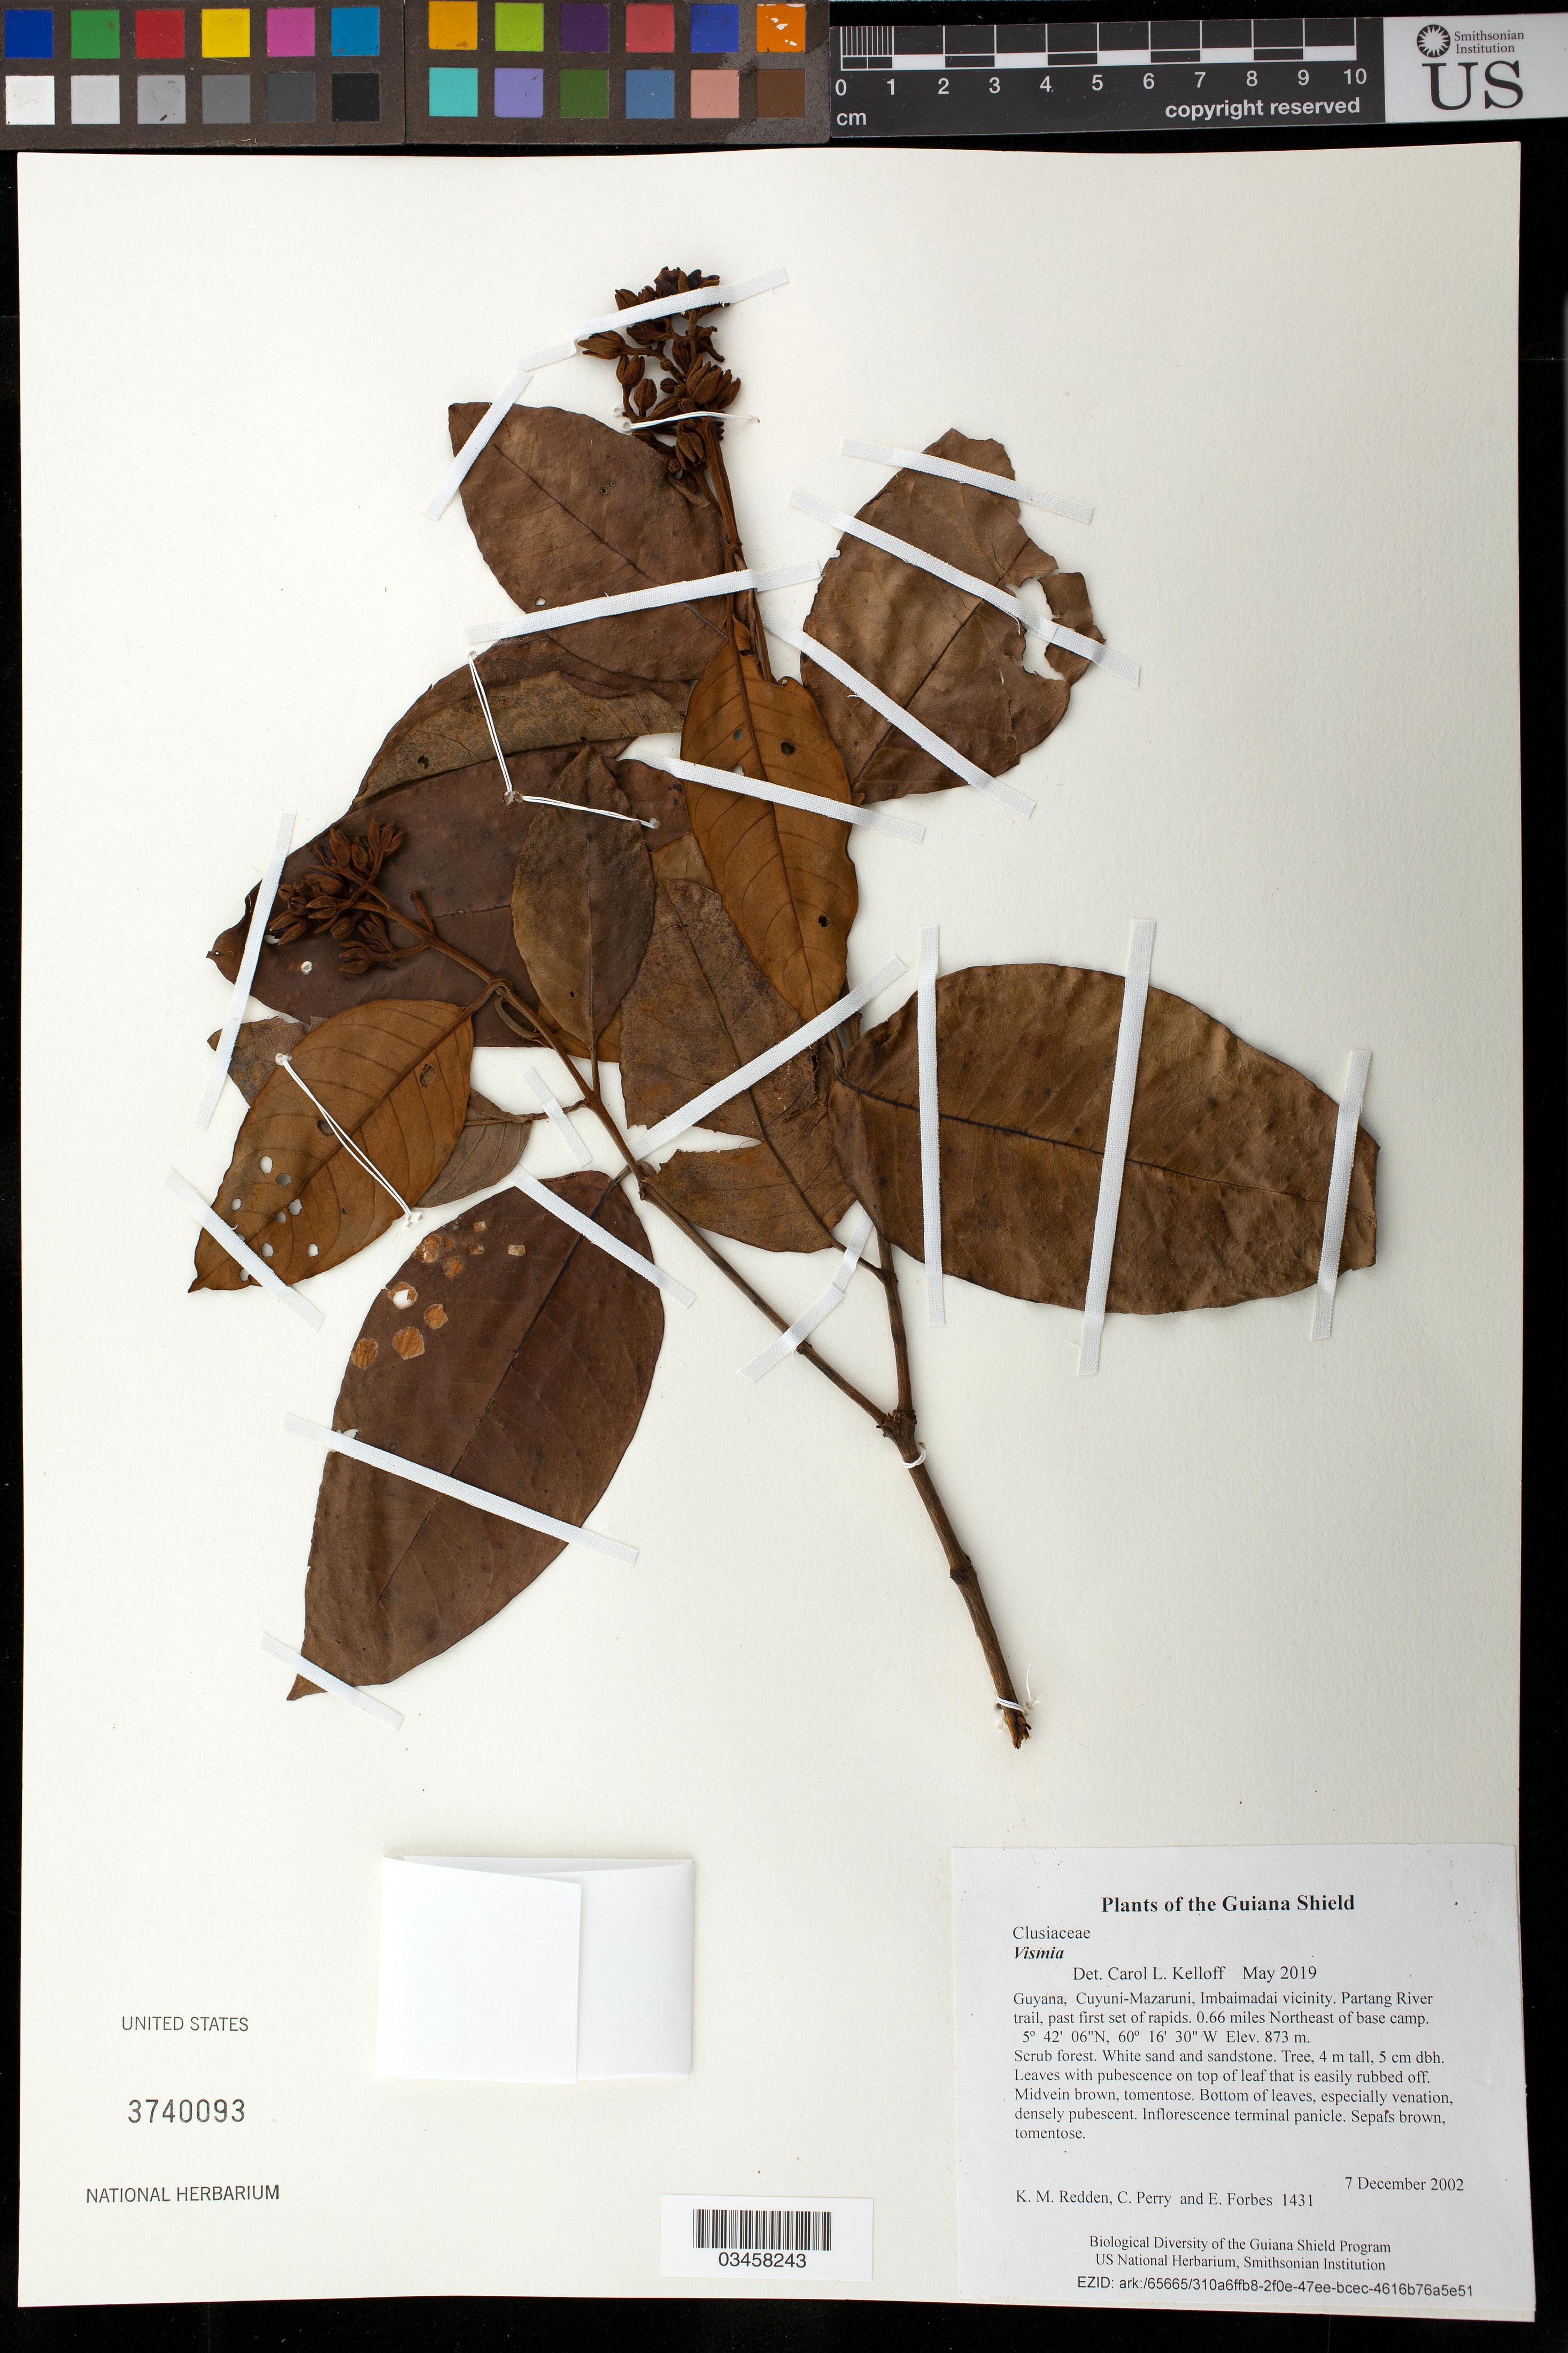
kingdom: Plantae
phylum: Tracheophyta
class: Magnoliopsida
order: Malpighiales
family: Hypericaceae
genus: Vismia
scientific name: Vismia sp.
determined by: Kelloff, Carol L.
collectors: K. M. Redden, C. Perry & E. Forbes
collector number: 1431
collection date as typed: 7 December 2002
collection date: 2002-12-07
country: Guyana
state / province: Cuyuni-Mazaruni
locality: Imbaimadai vicinity. Partang River trail, past first set of rapids. 0.66 miles Northeast of base camp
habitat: Scrub forest. White sand and sandstone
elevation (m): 873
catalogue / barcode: US 3740093